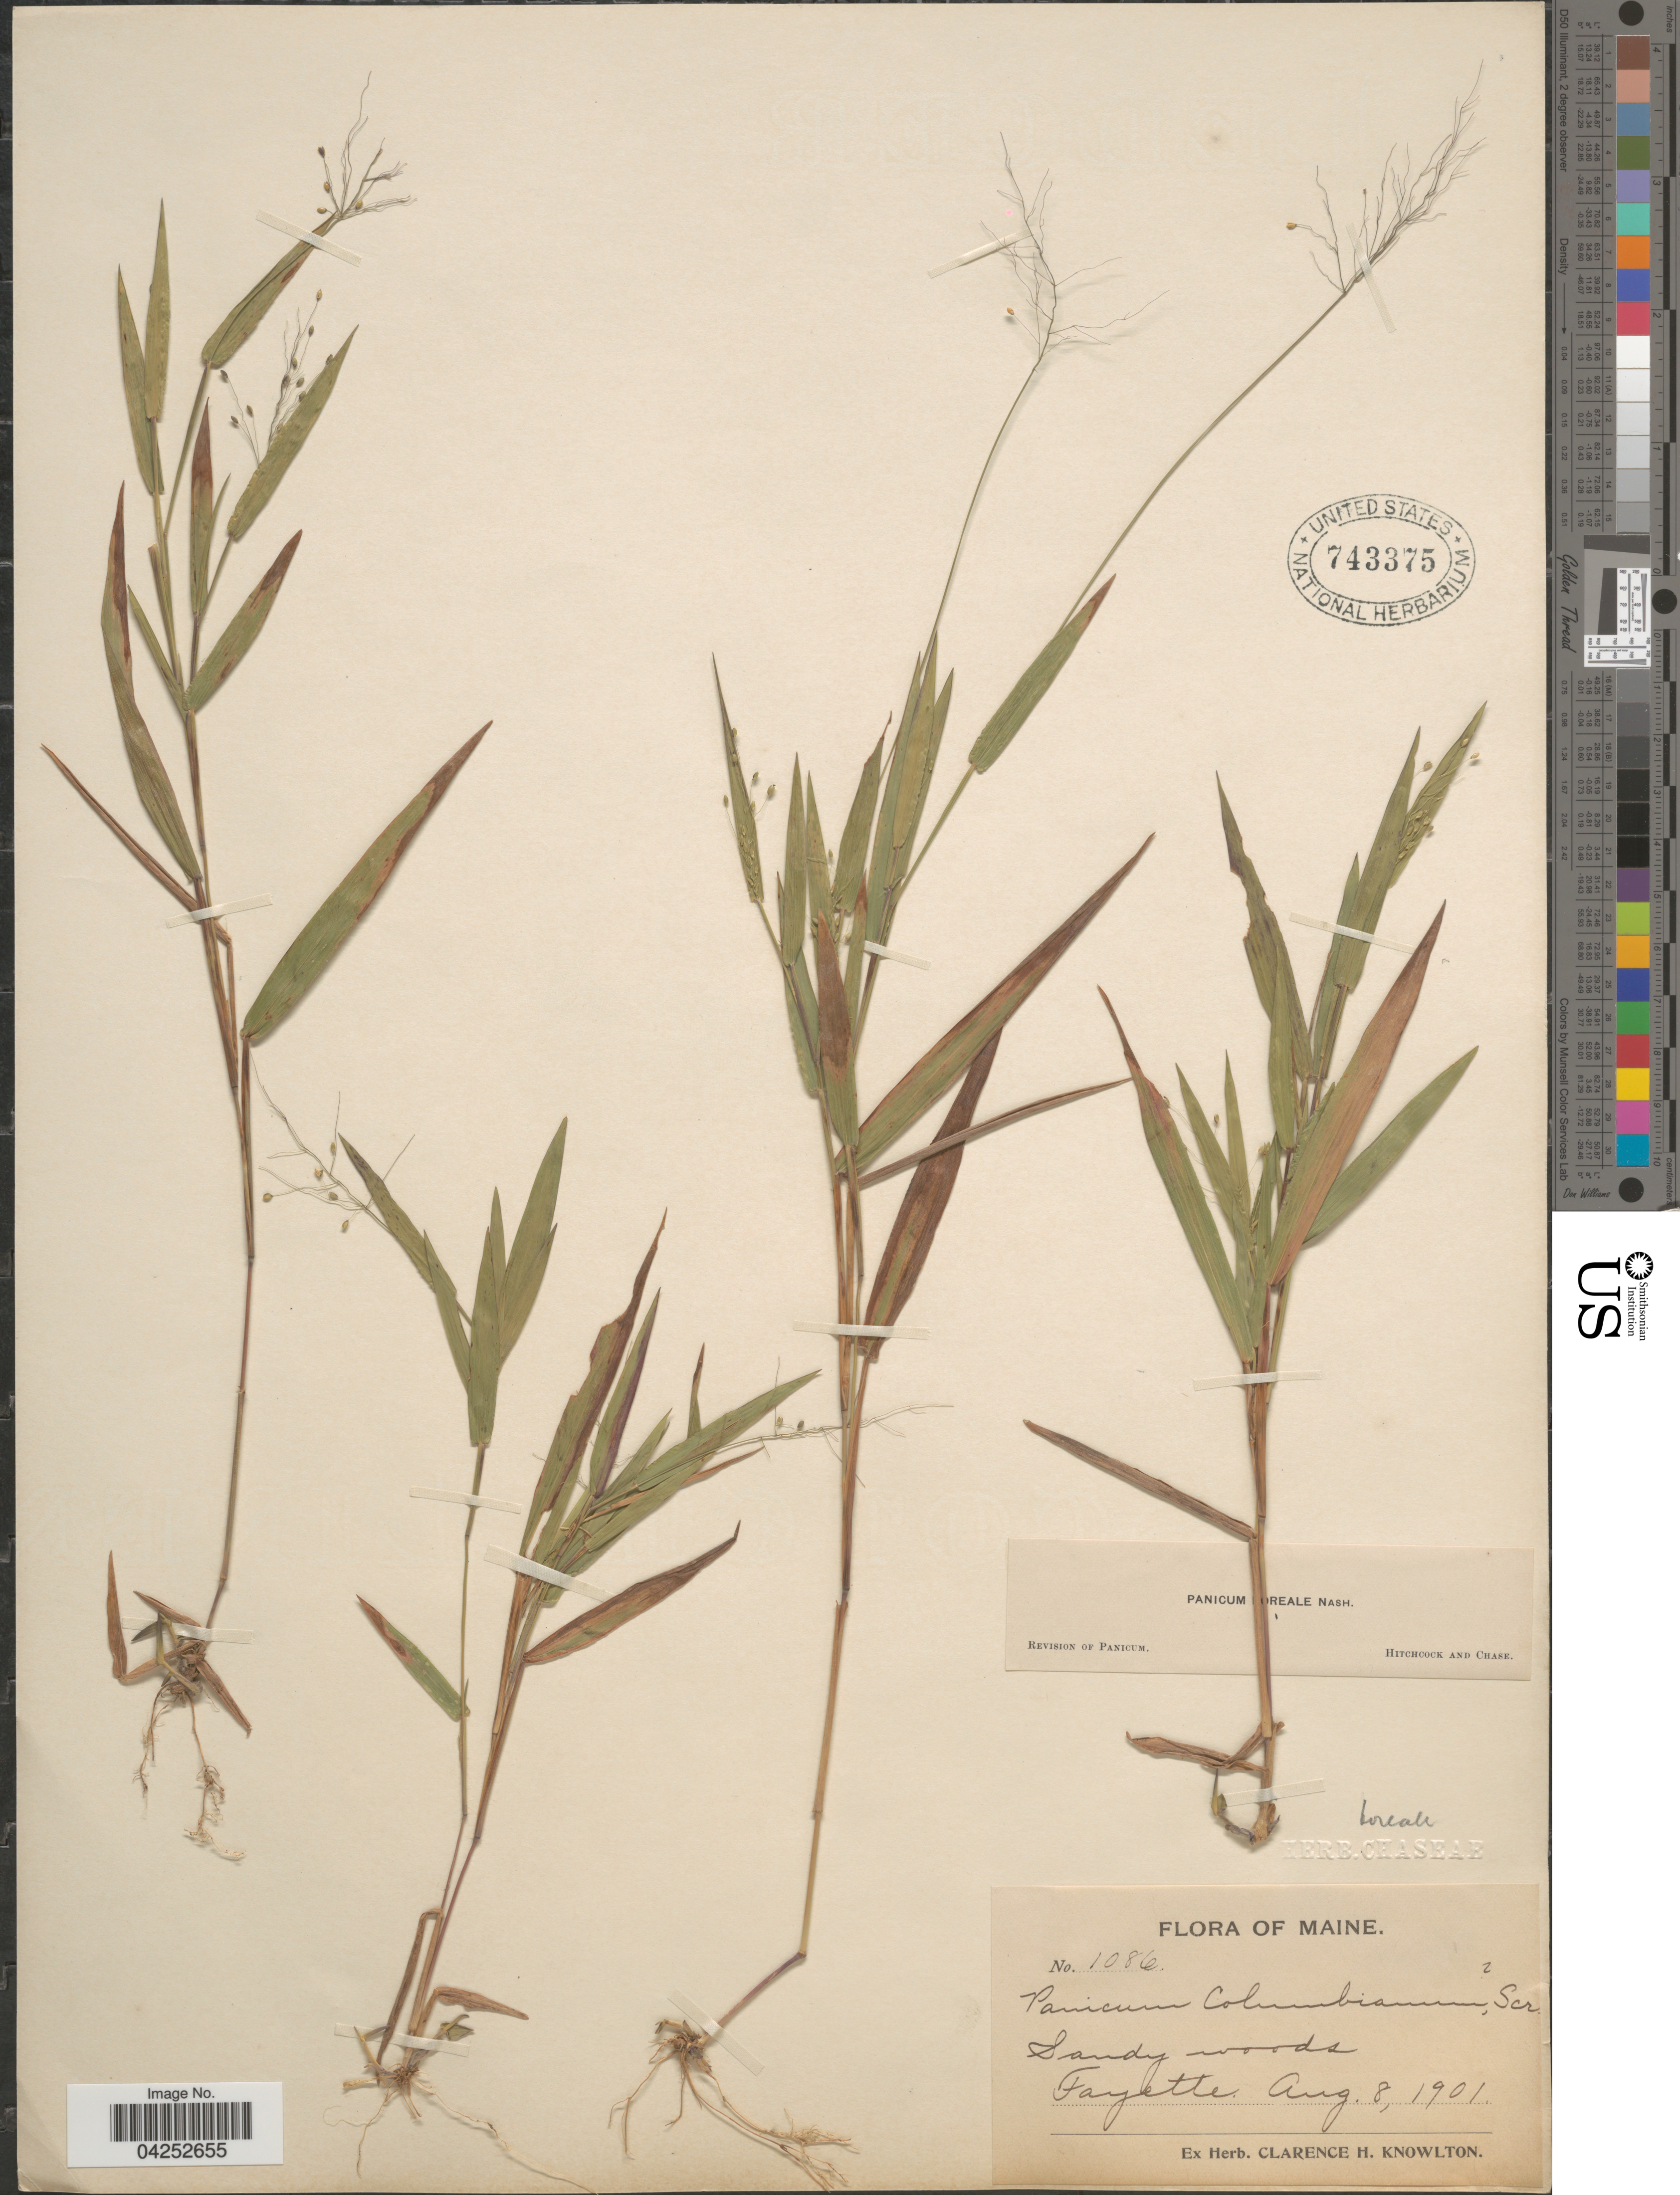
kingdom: Plantae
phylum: Tracheophyta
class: Liliopsida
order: Poales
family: Poaceae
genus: Dichanthelium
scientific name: Dichanthelium boreale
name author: (Nash) Freckmann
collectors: Ex Herb. Clarence H. Knowlton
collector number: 1086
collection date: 1901-08-08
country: United States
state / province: Maine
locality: Fayette.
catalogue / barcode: US 743375